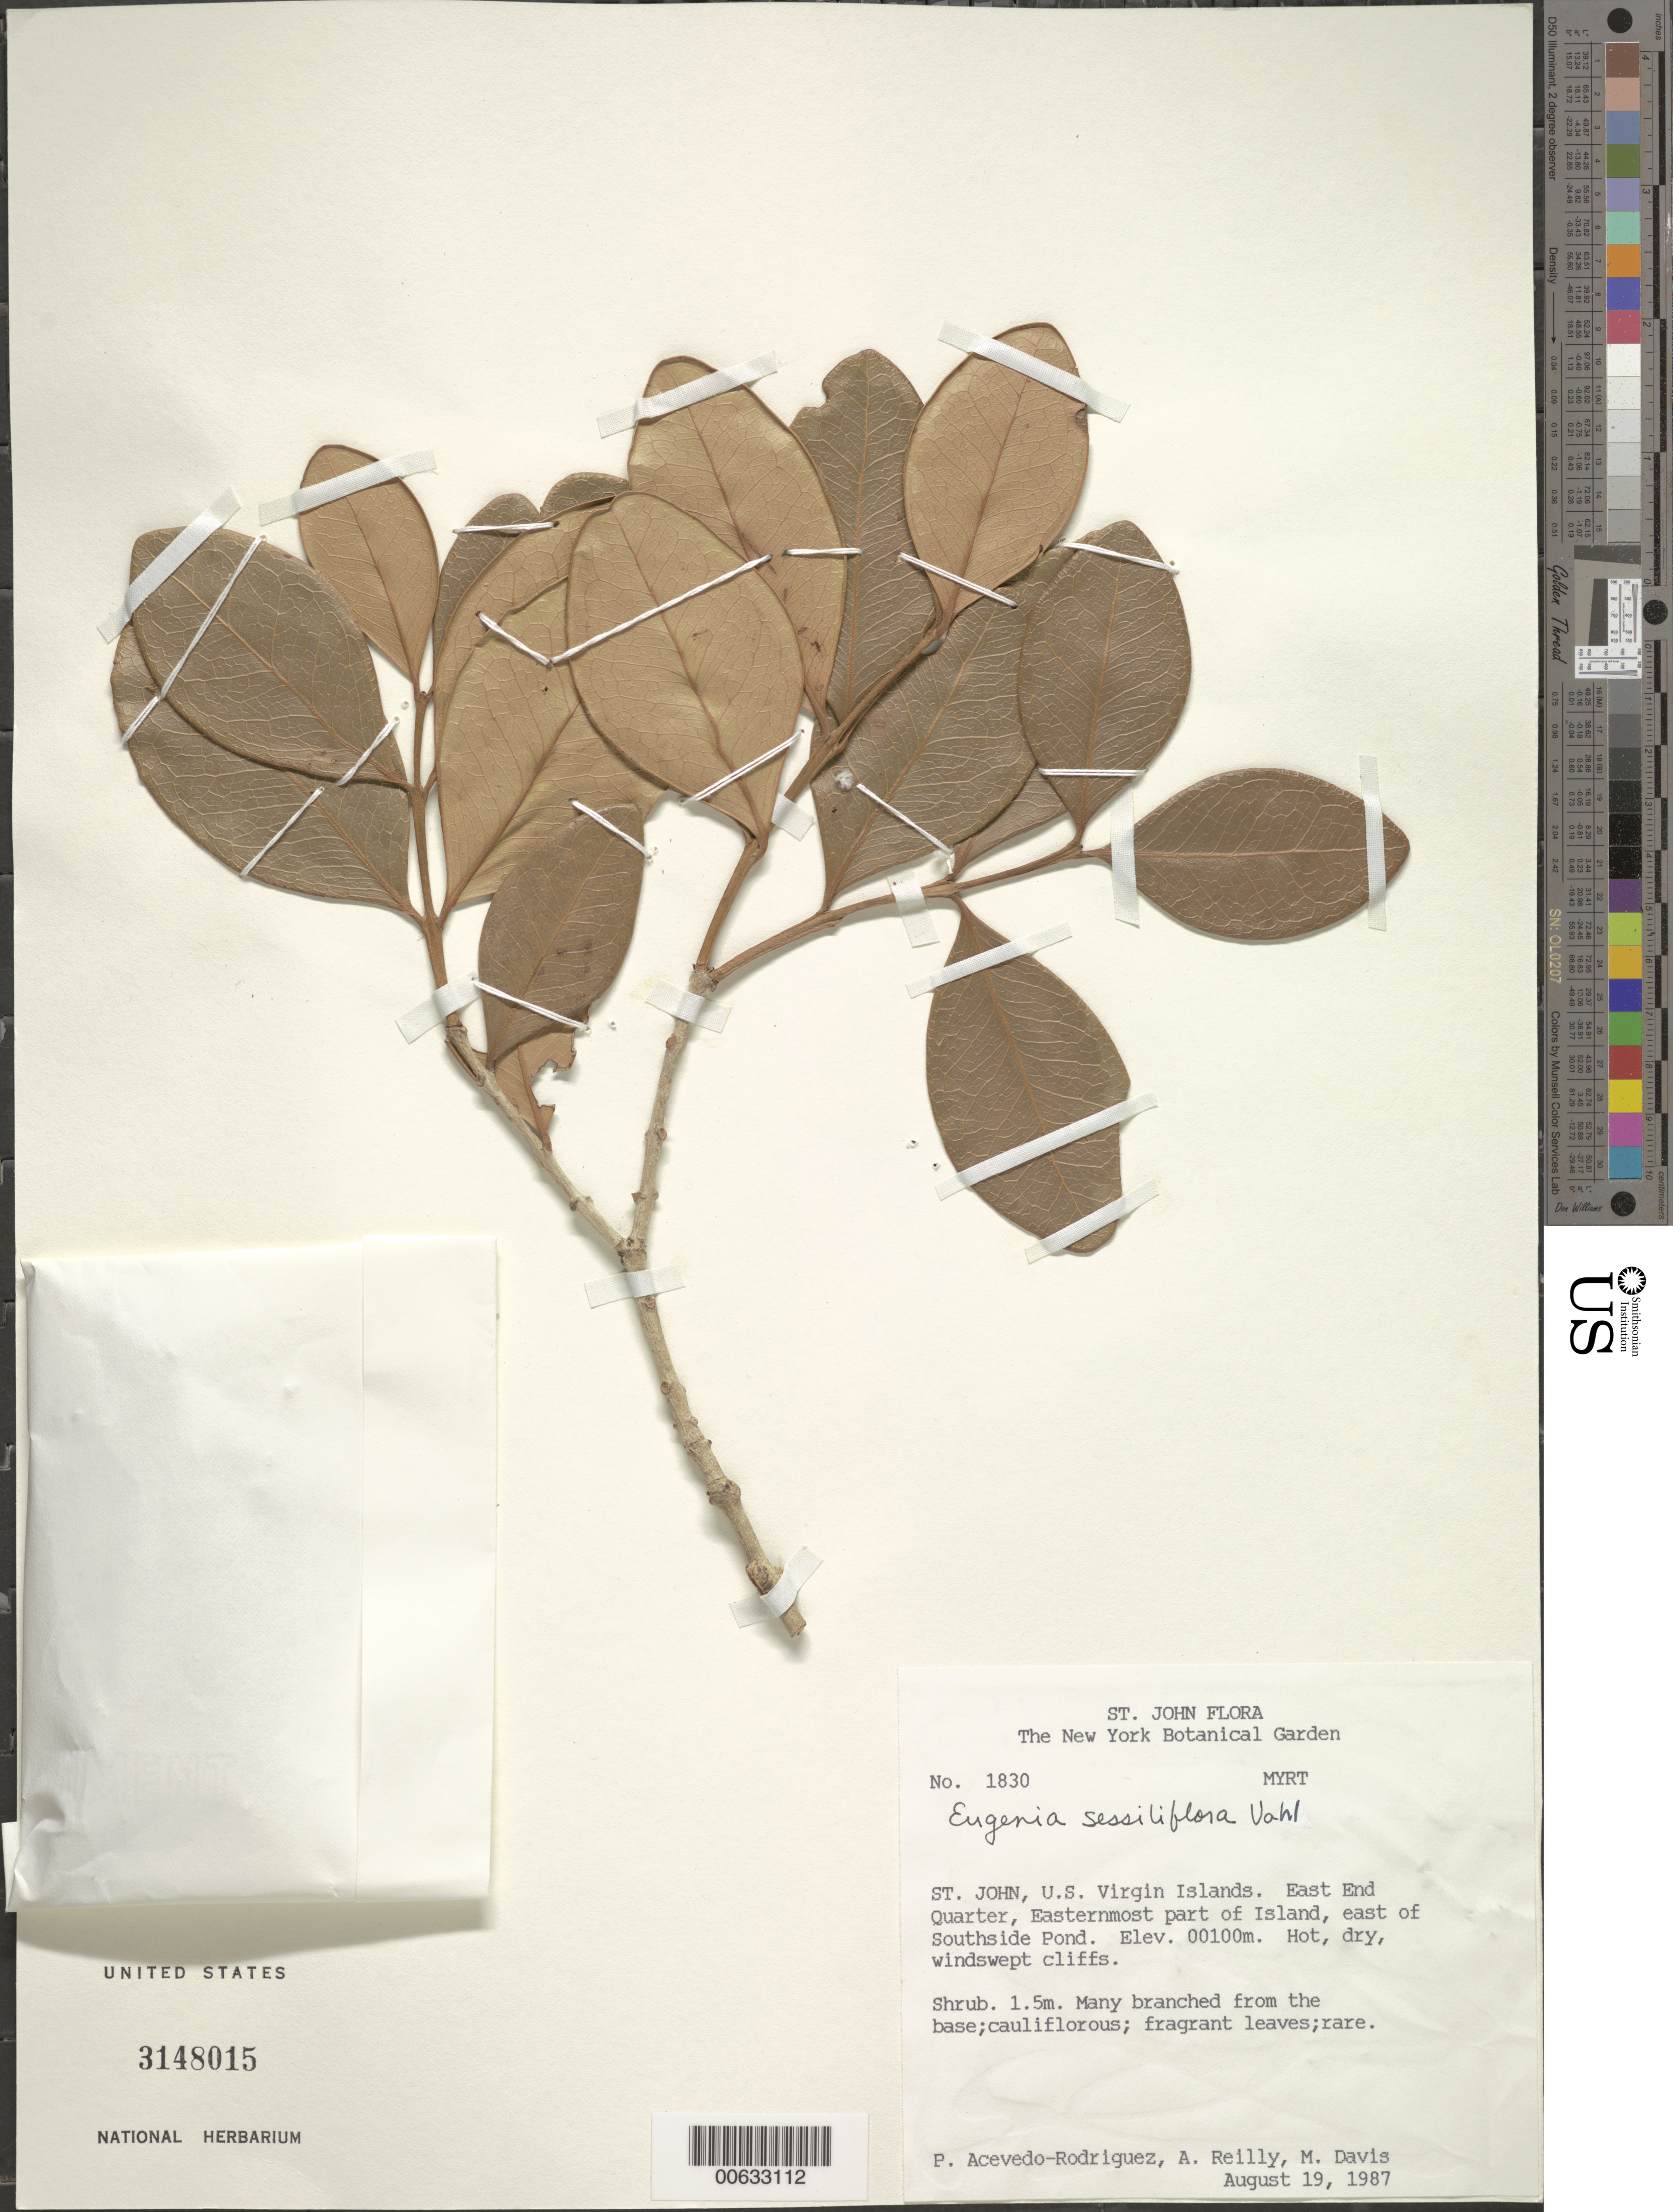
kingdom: Plantae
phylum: Tracheophyta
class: Magnoliopsida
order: Myrtales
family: Myrtaceae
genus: Eugenia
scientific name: Eugenia sessiliflora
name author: Vahl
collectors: P. Acevedo-Rodr., A. Reilly & M. Davis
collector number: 1830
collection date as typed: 19 Aug 1987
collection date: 1987-08-19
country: U.S. Virgin Islands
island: St. John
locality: East End Quarter; Easternmost part of Island, east of Southside Pond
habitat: Hot, dry, windswept cliffs.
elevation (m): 100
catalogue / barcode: US 3148015